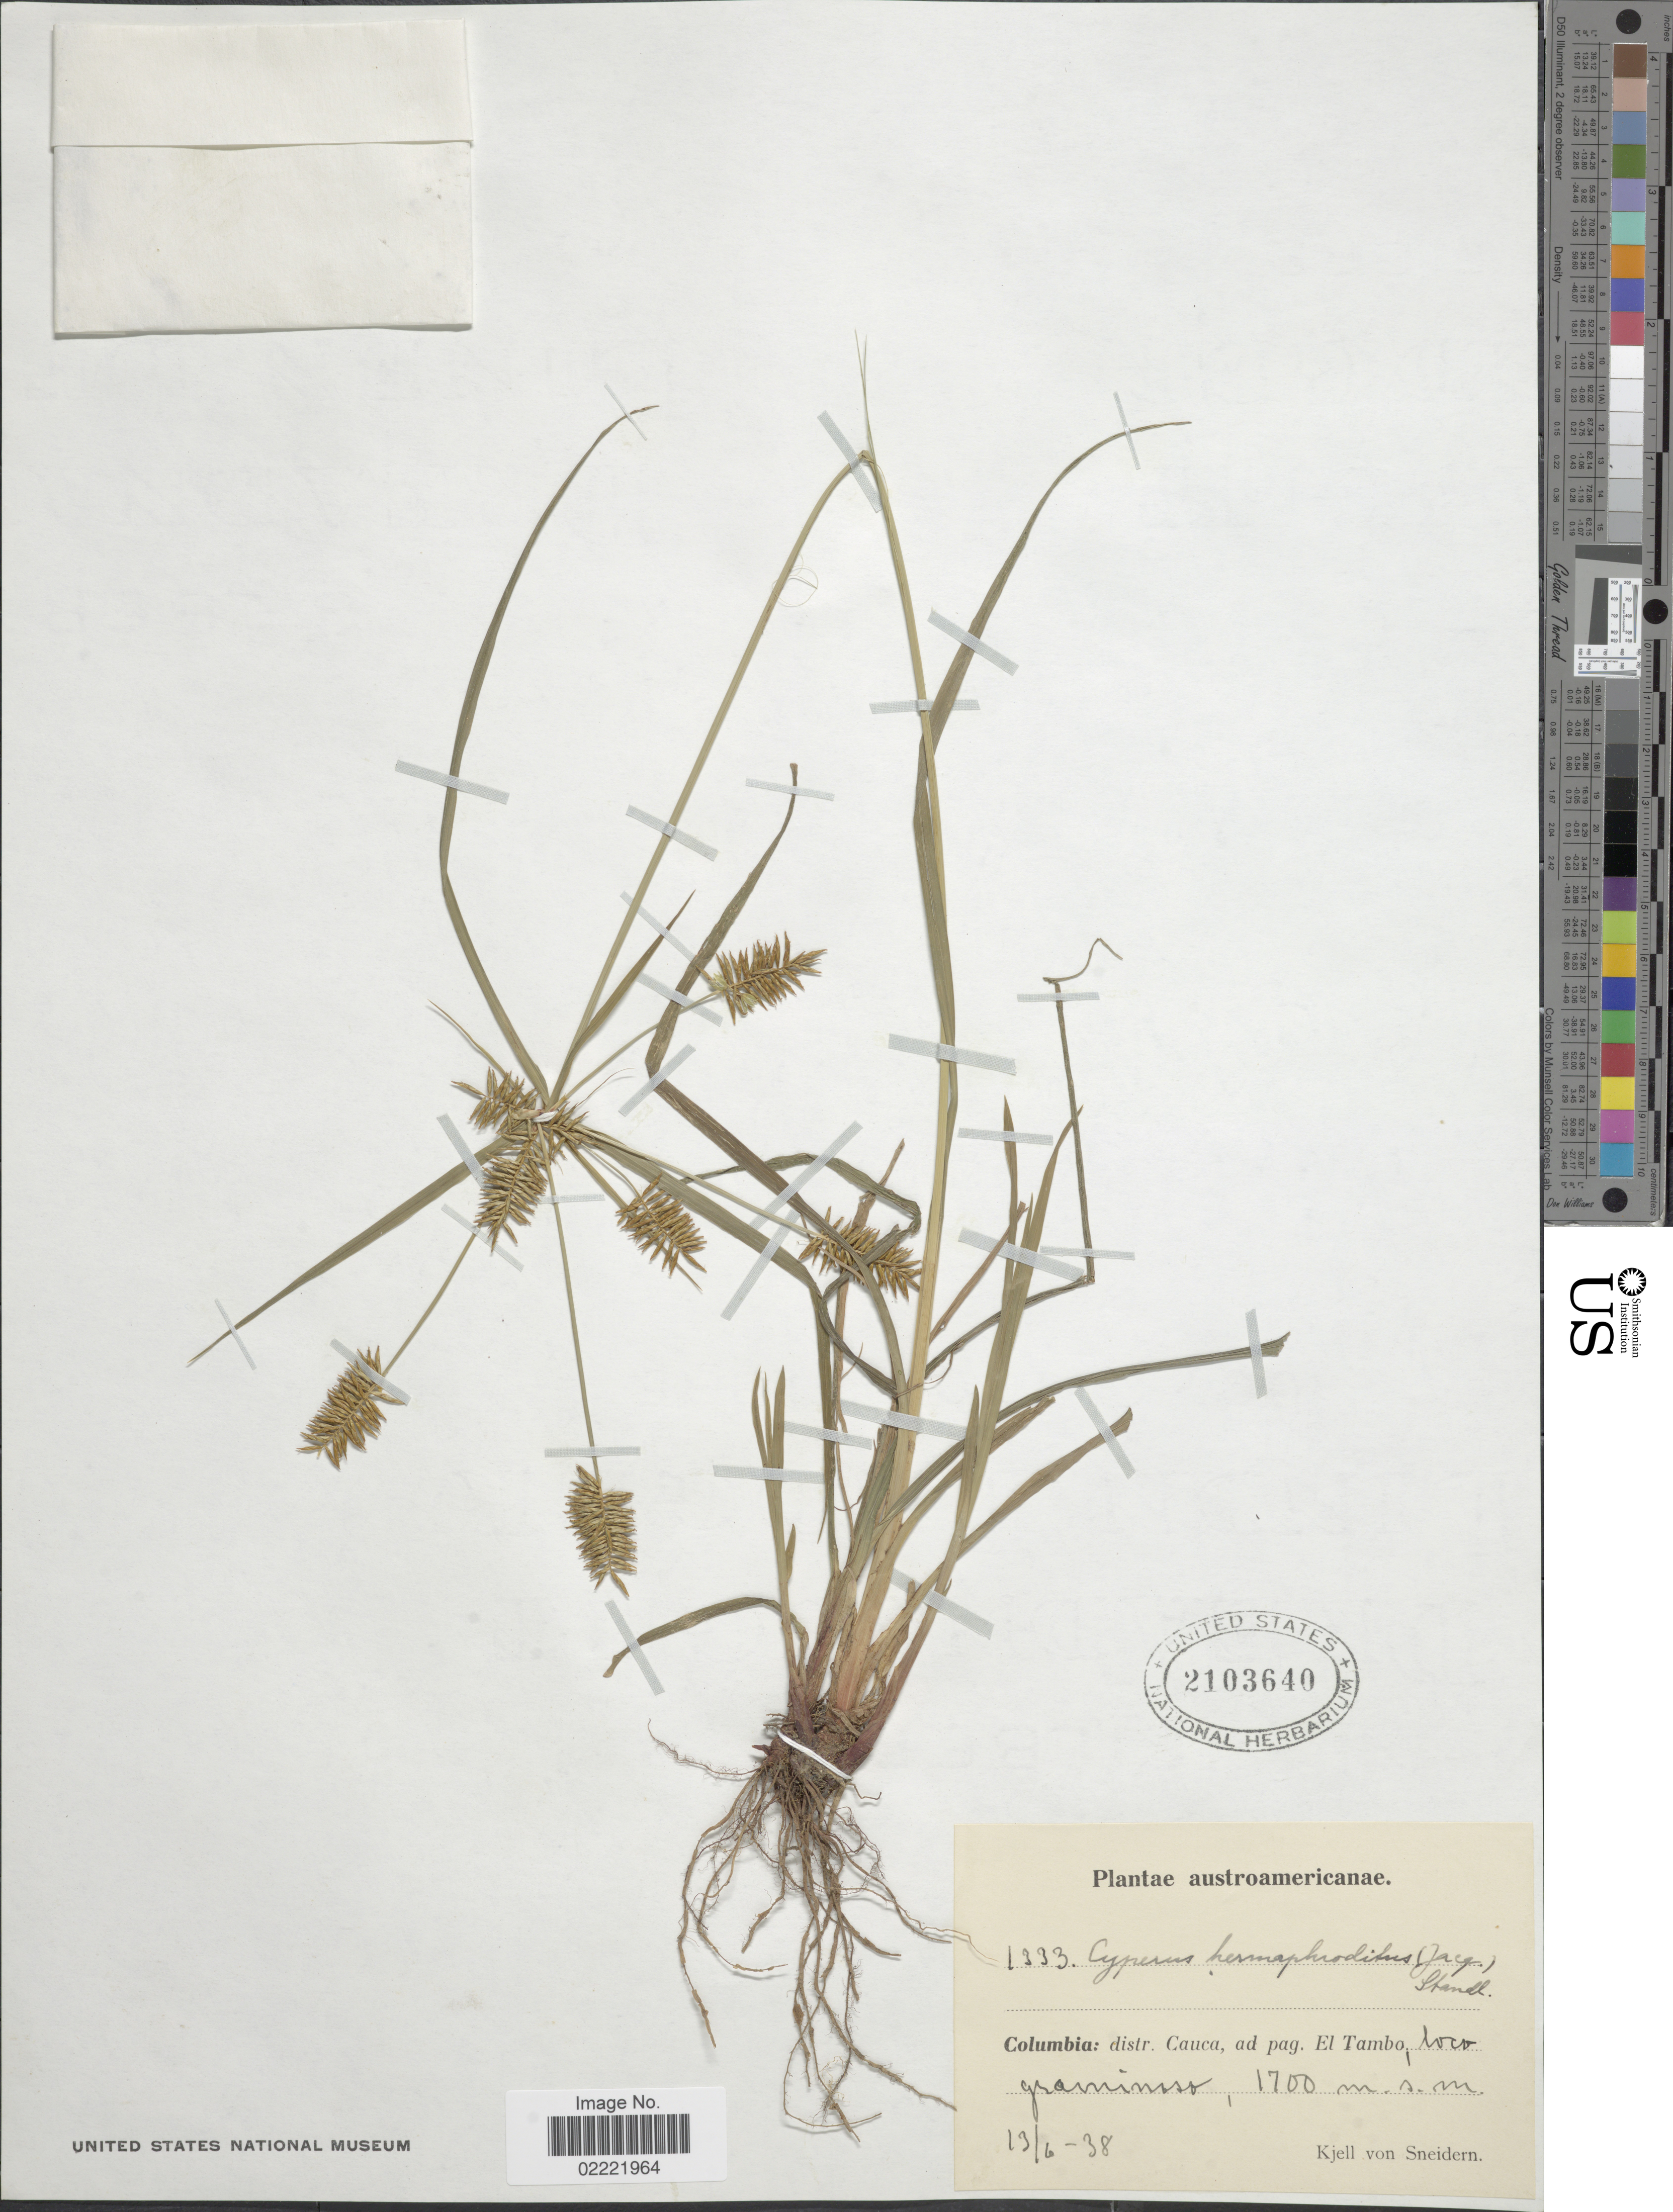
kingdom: Plantae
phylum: Tracheophyta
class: Liliopsida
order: Poales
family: Cyperaceae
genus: Cyperus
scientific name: Cyperus hermaphroditus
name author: (Jacq.) Standl.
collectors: K. von Sneidern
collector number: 1333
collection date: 1938-06-13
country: Colombia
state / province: Cauca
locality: Ad pag. El Tambo, loco graminoso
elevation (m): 1700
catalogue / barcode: US 2103640